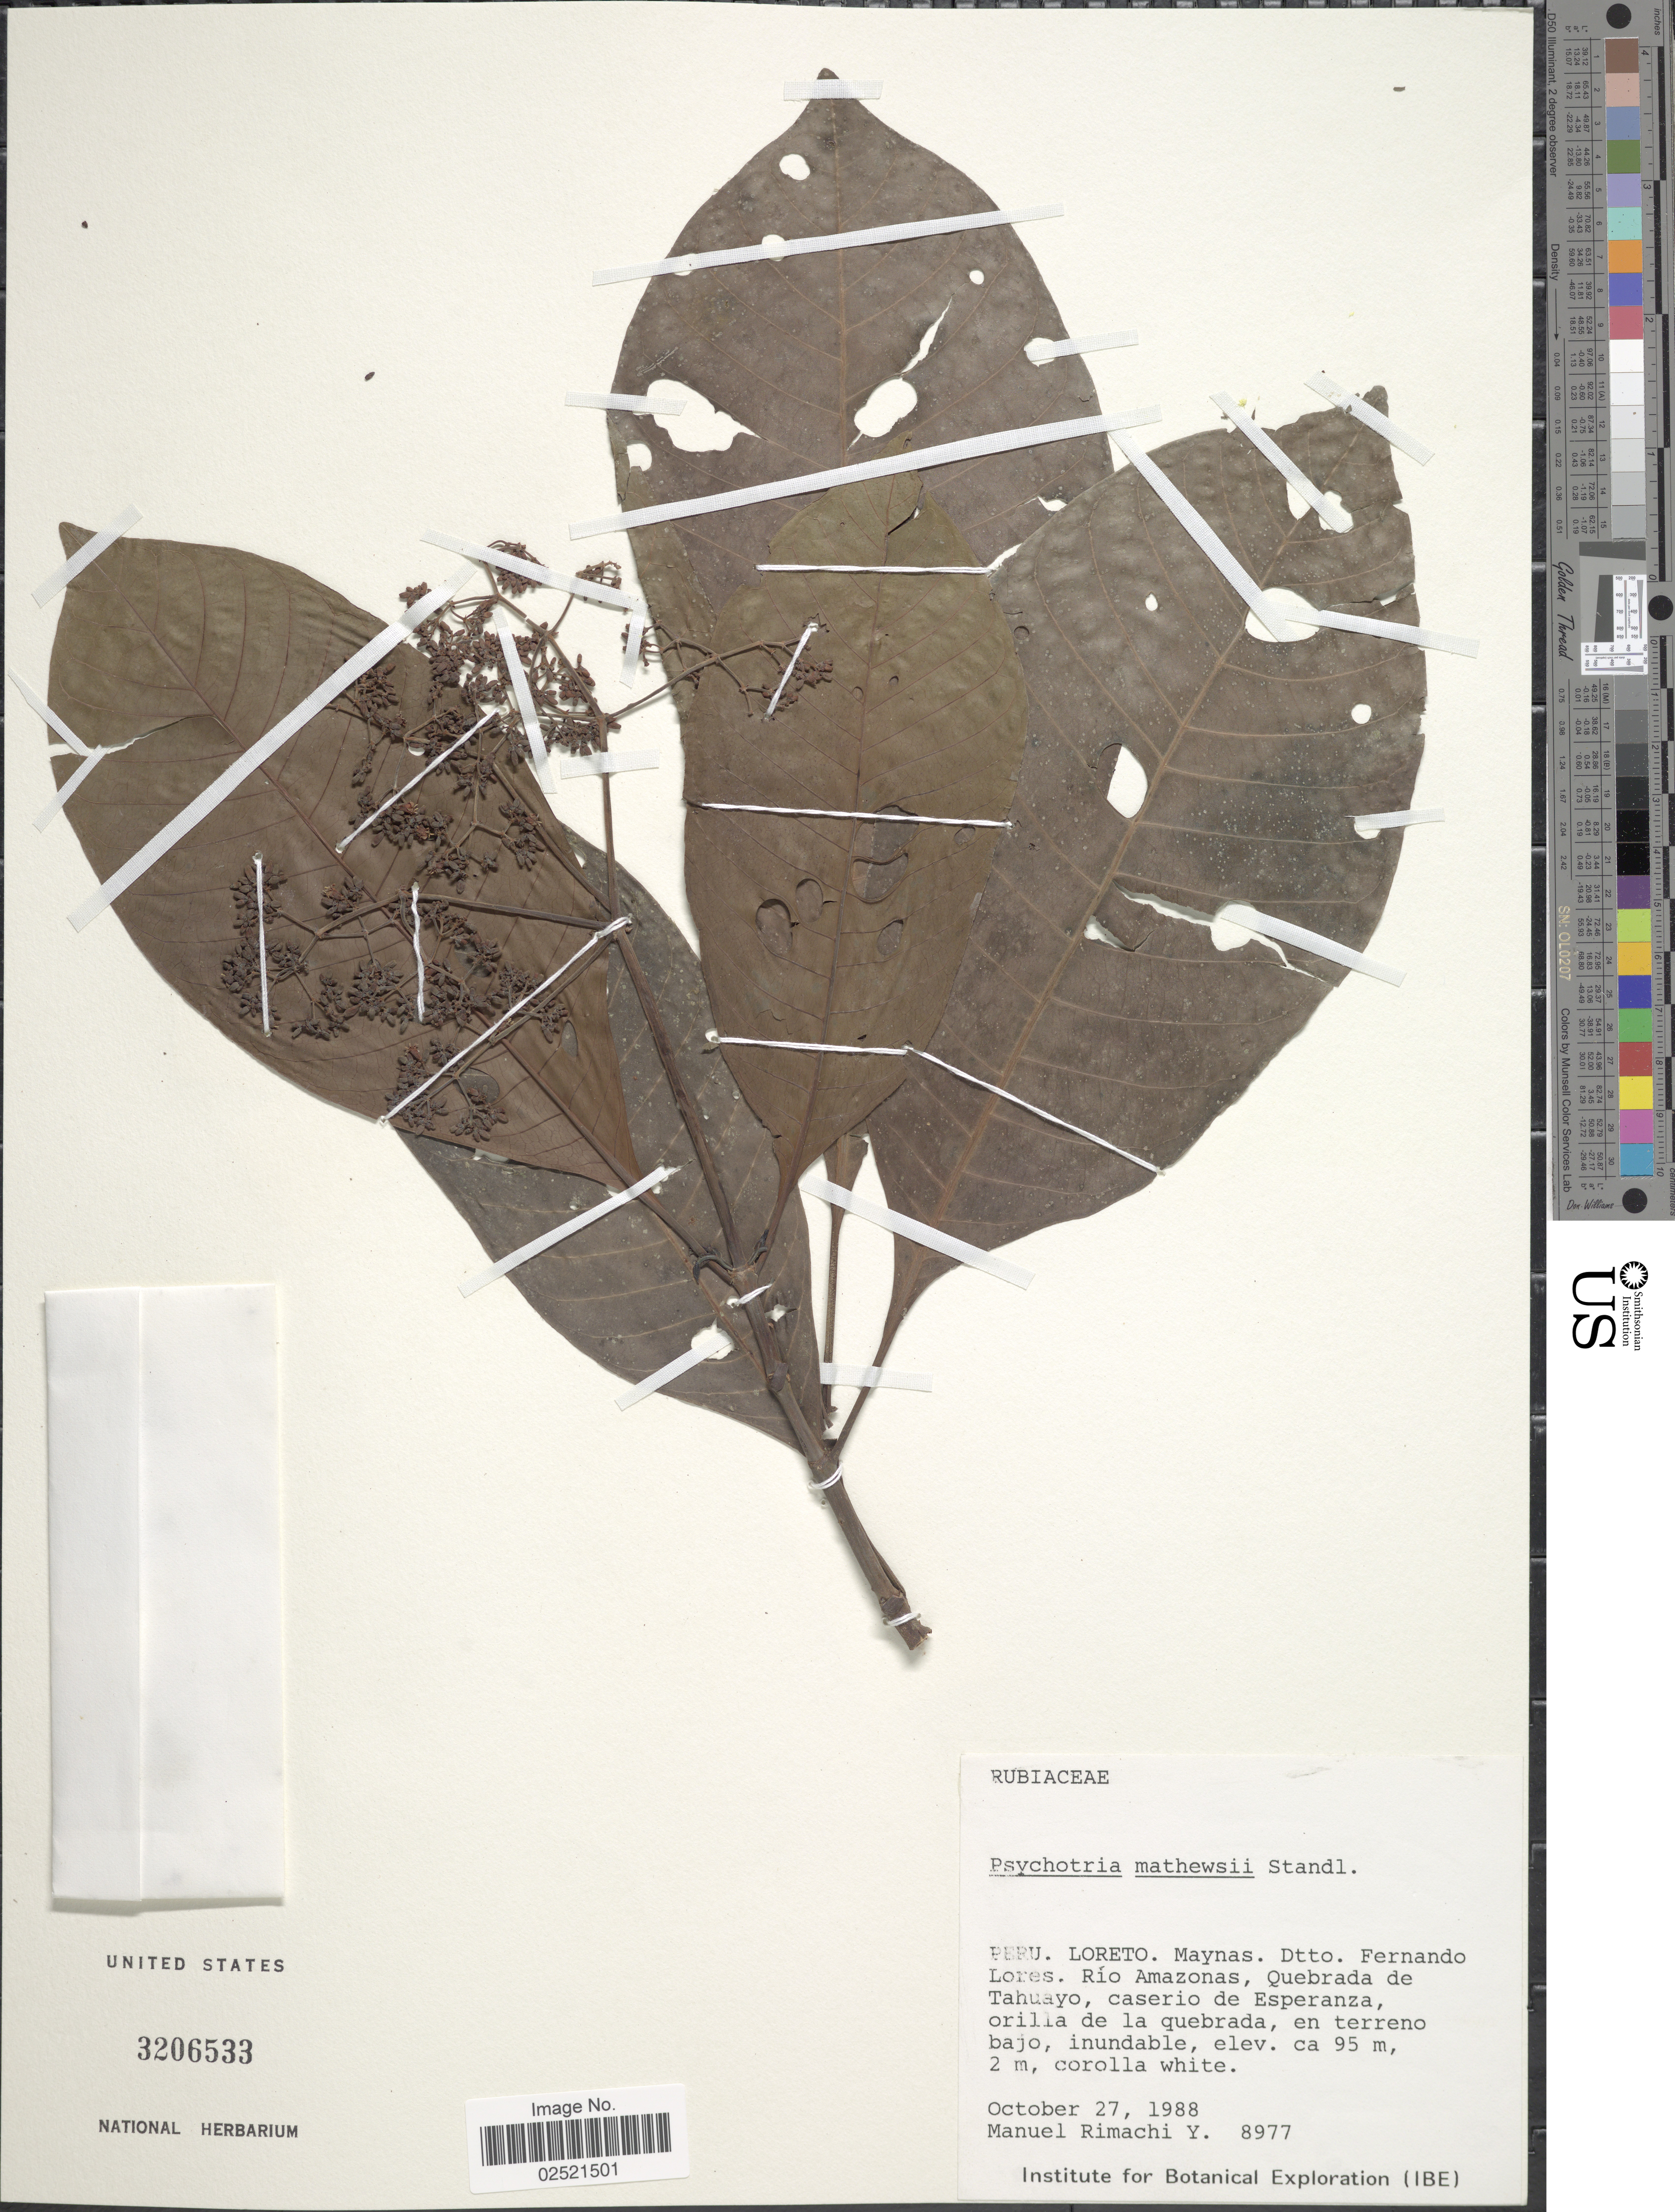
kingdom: Plantae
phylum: Tracheophyta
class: Magnoliopsida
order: Gentianales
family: Rubiaceae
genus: Psychotria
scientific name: Psychotria mathewsii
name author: Standl.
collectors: M. Rimachi Y.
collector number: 8977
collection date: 1988-10-27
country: Peru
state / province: Loreto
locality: Maynas, Dtto. Fernando Lores, Rio Amazonas, Quebrada de Tahuayo, caserio de Esperanza, orilla de la quebrada.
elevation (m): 95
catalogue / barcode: US 3206533